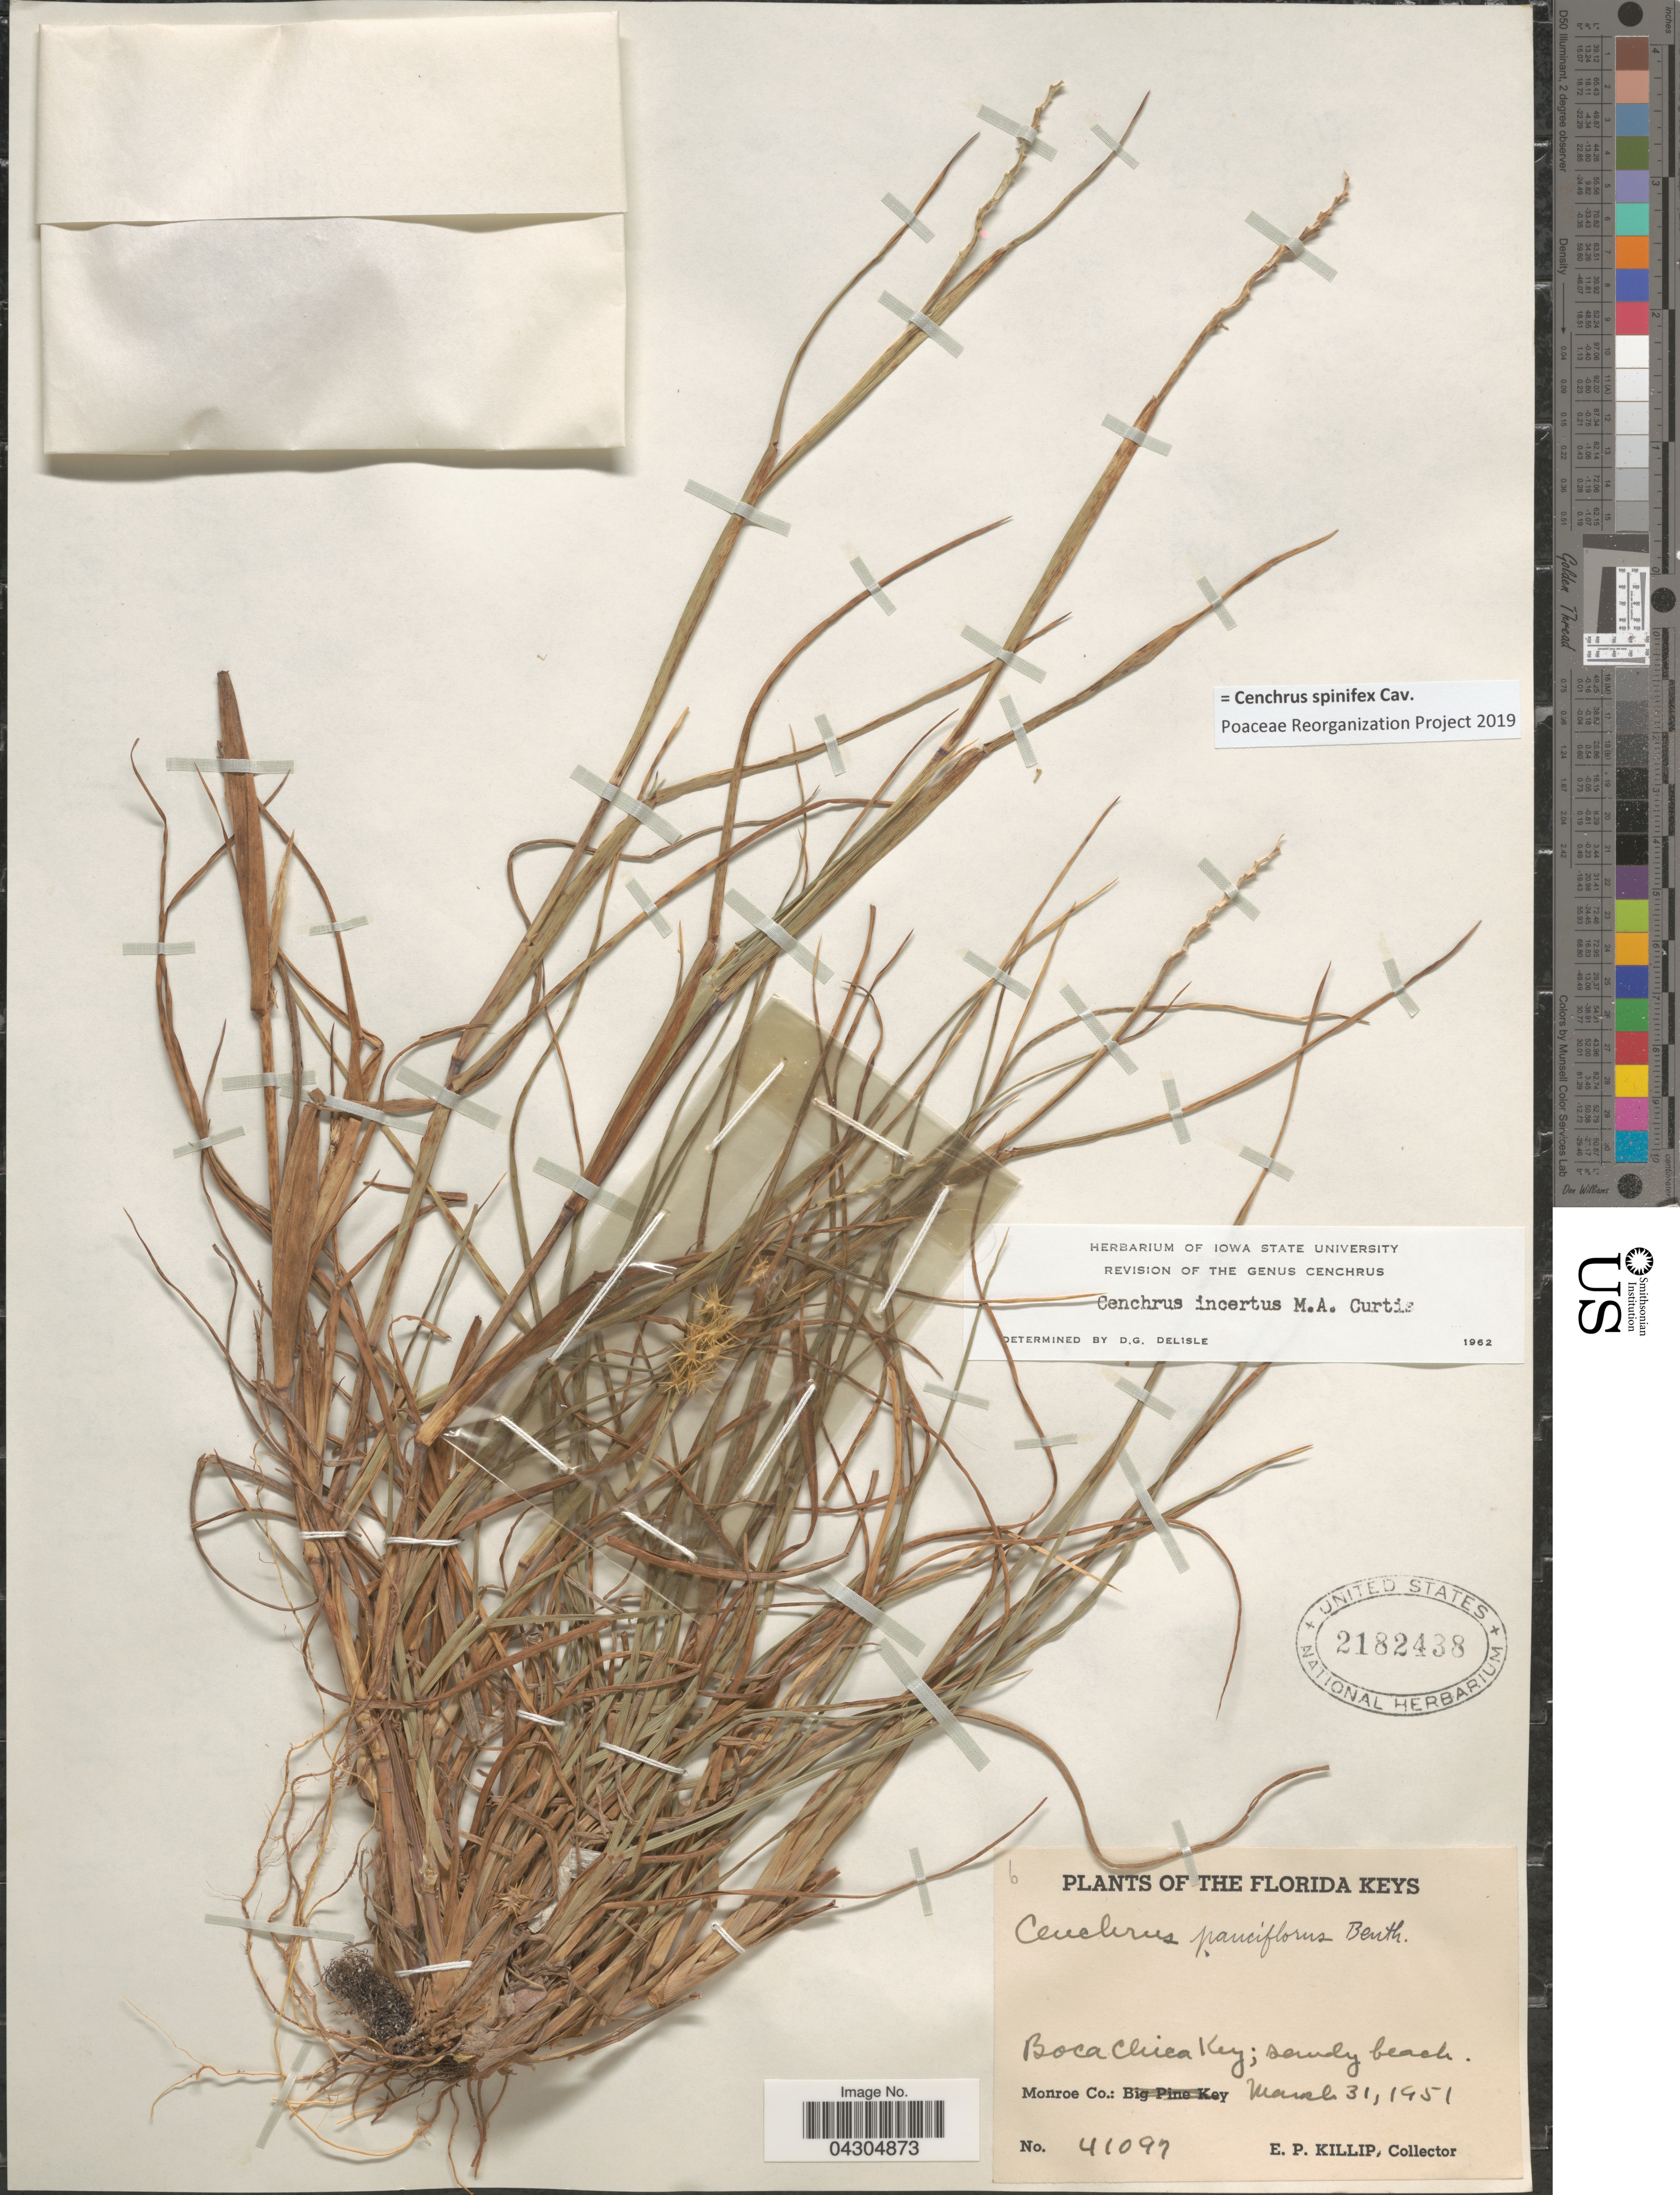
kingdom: Plantae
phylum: Tracheophyta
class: Liliopsida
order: Poales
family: Poaceae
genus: Cenchrus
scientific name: Cenchrus spinifex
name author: Cav.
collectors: E. P. Killip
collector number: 41097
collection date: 1951-03-31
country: United States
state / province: Florida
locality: The Florida Keys. Boca Chica Key. Monroe Co.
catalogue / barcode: US 2182438